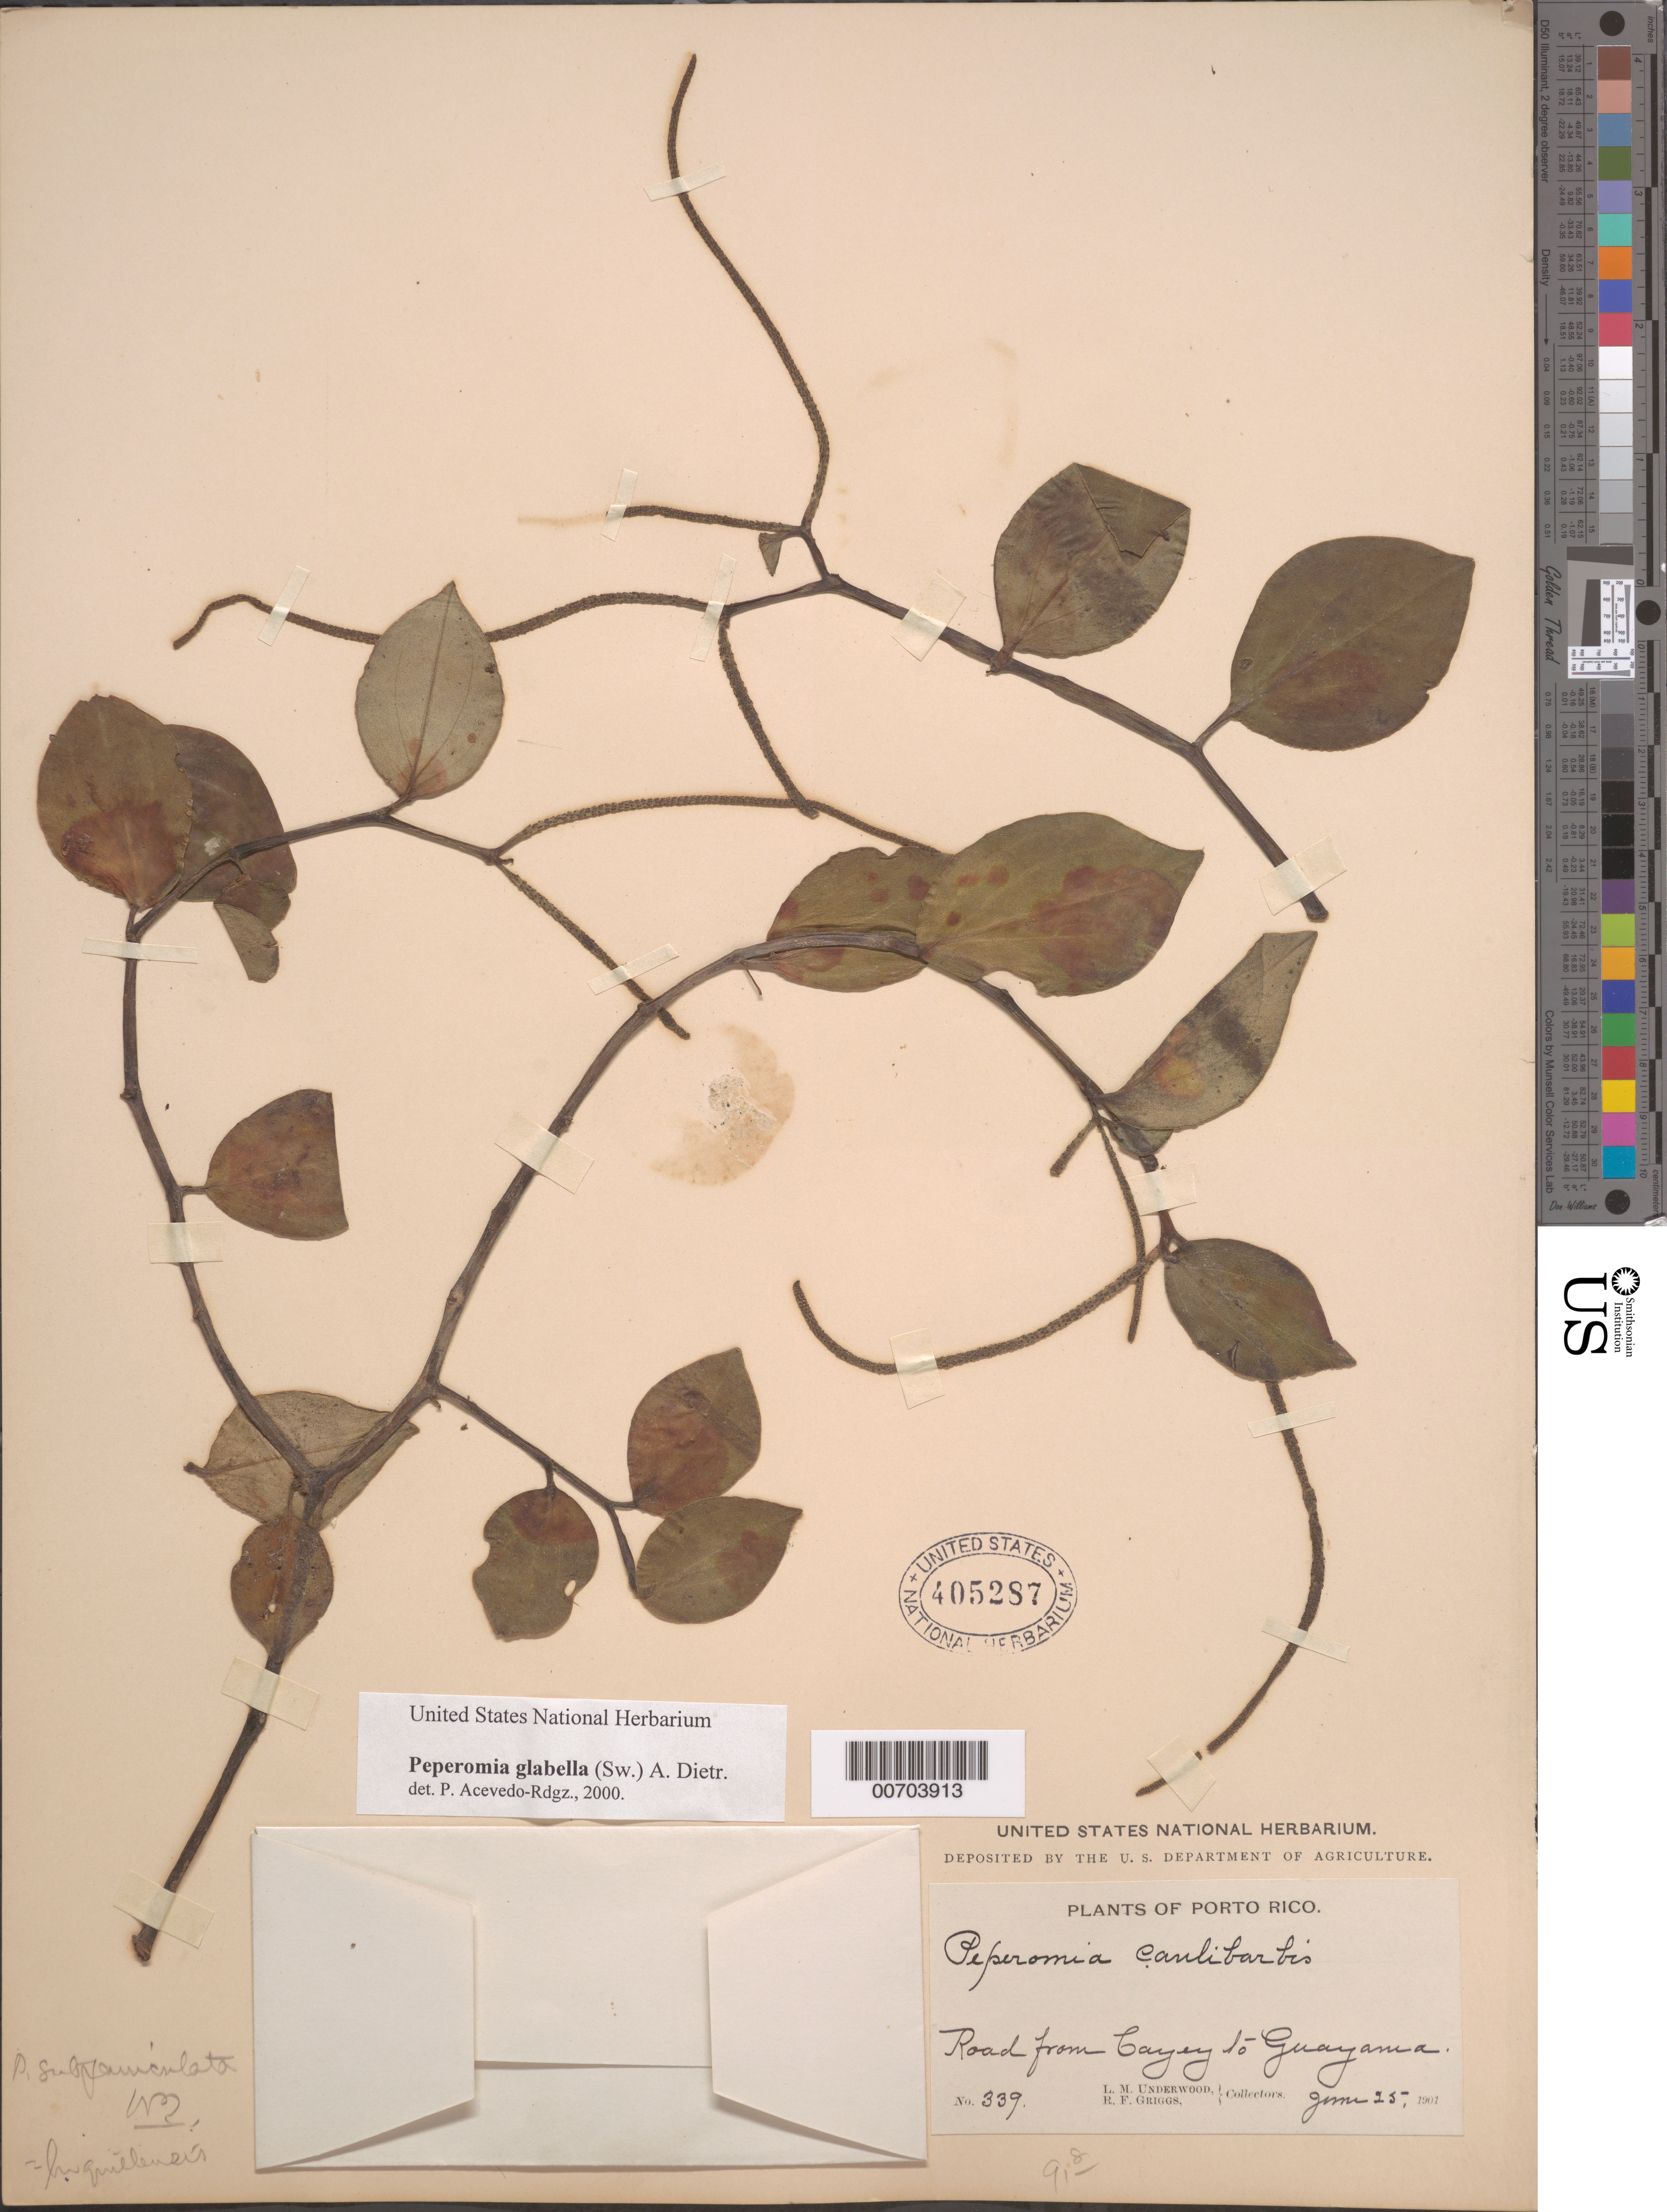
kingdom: Plantae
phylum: Tracheophyta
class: Magnoliopsida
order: Piperales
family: Piperaceae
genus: Peperomia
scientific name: Peperomia glabella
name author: (Sw.) A. Dietr.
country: Puerto Rico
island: Greater Antilles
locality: Sierra de Naguabo ad Rio Blanco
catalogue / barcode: US 405287